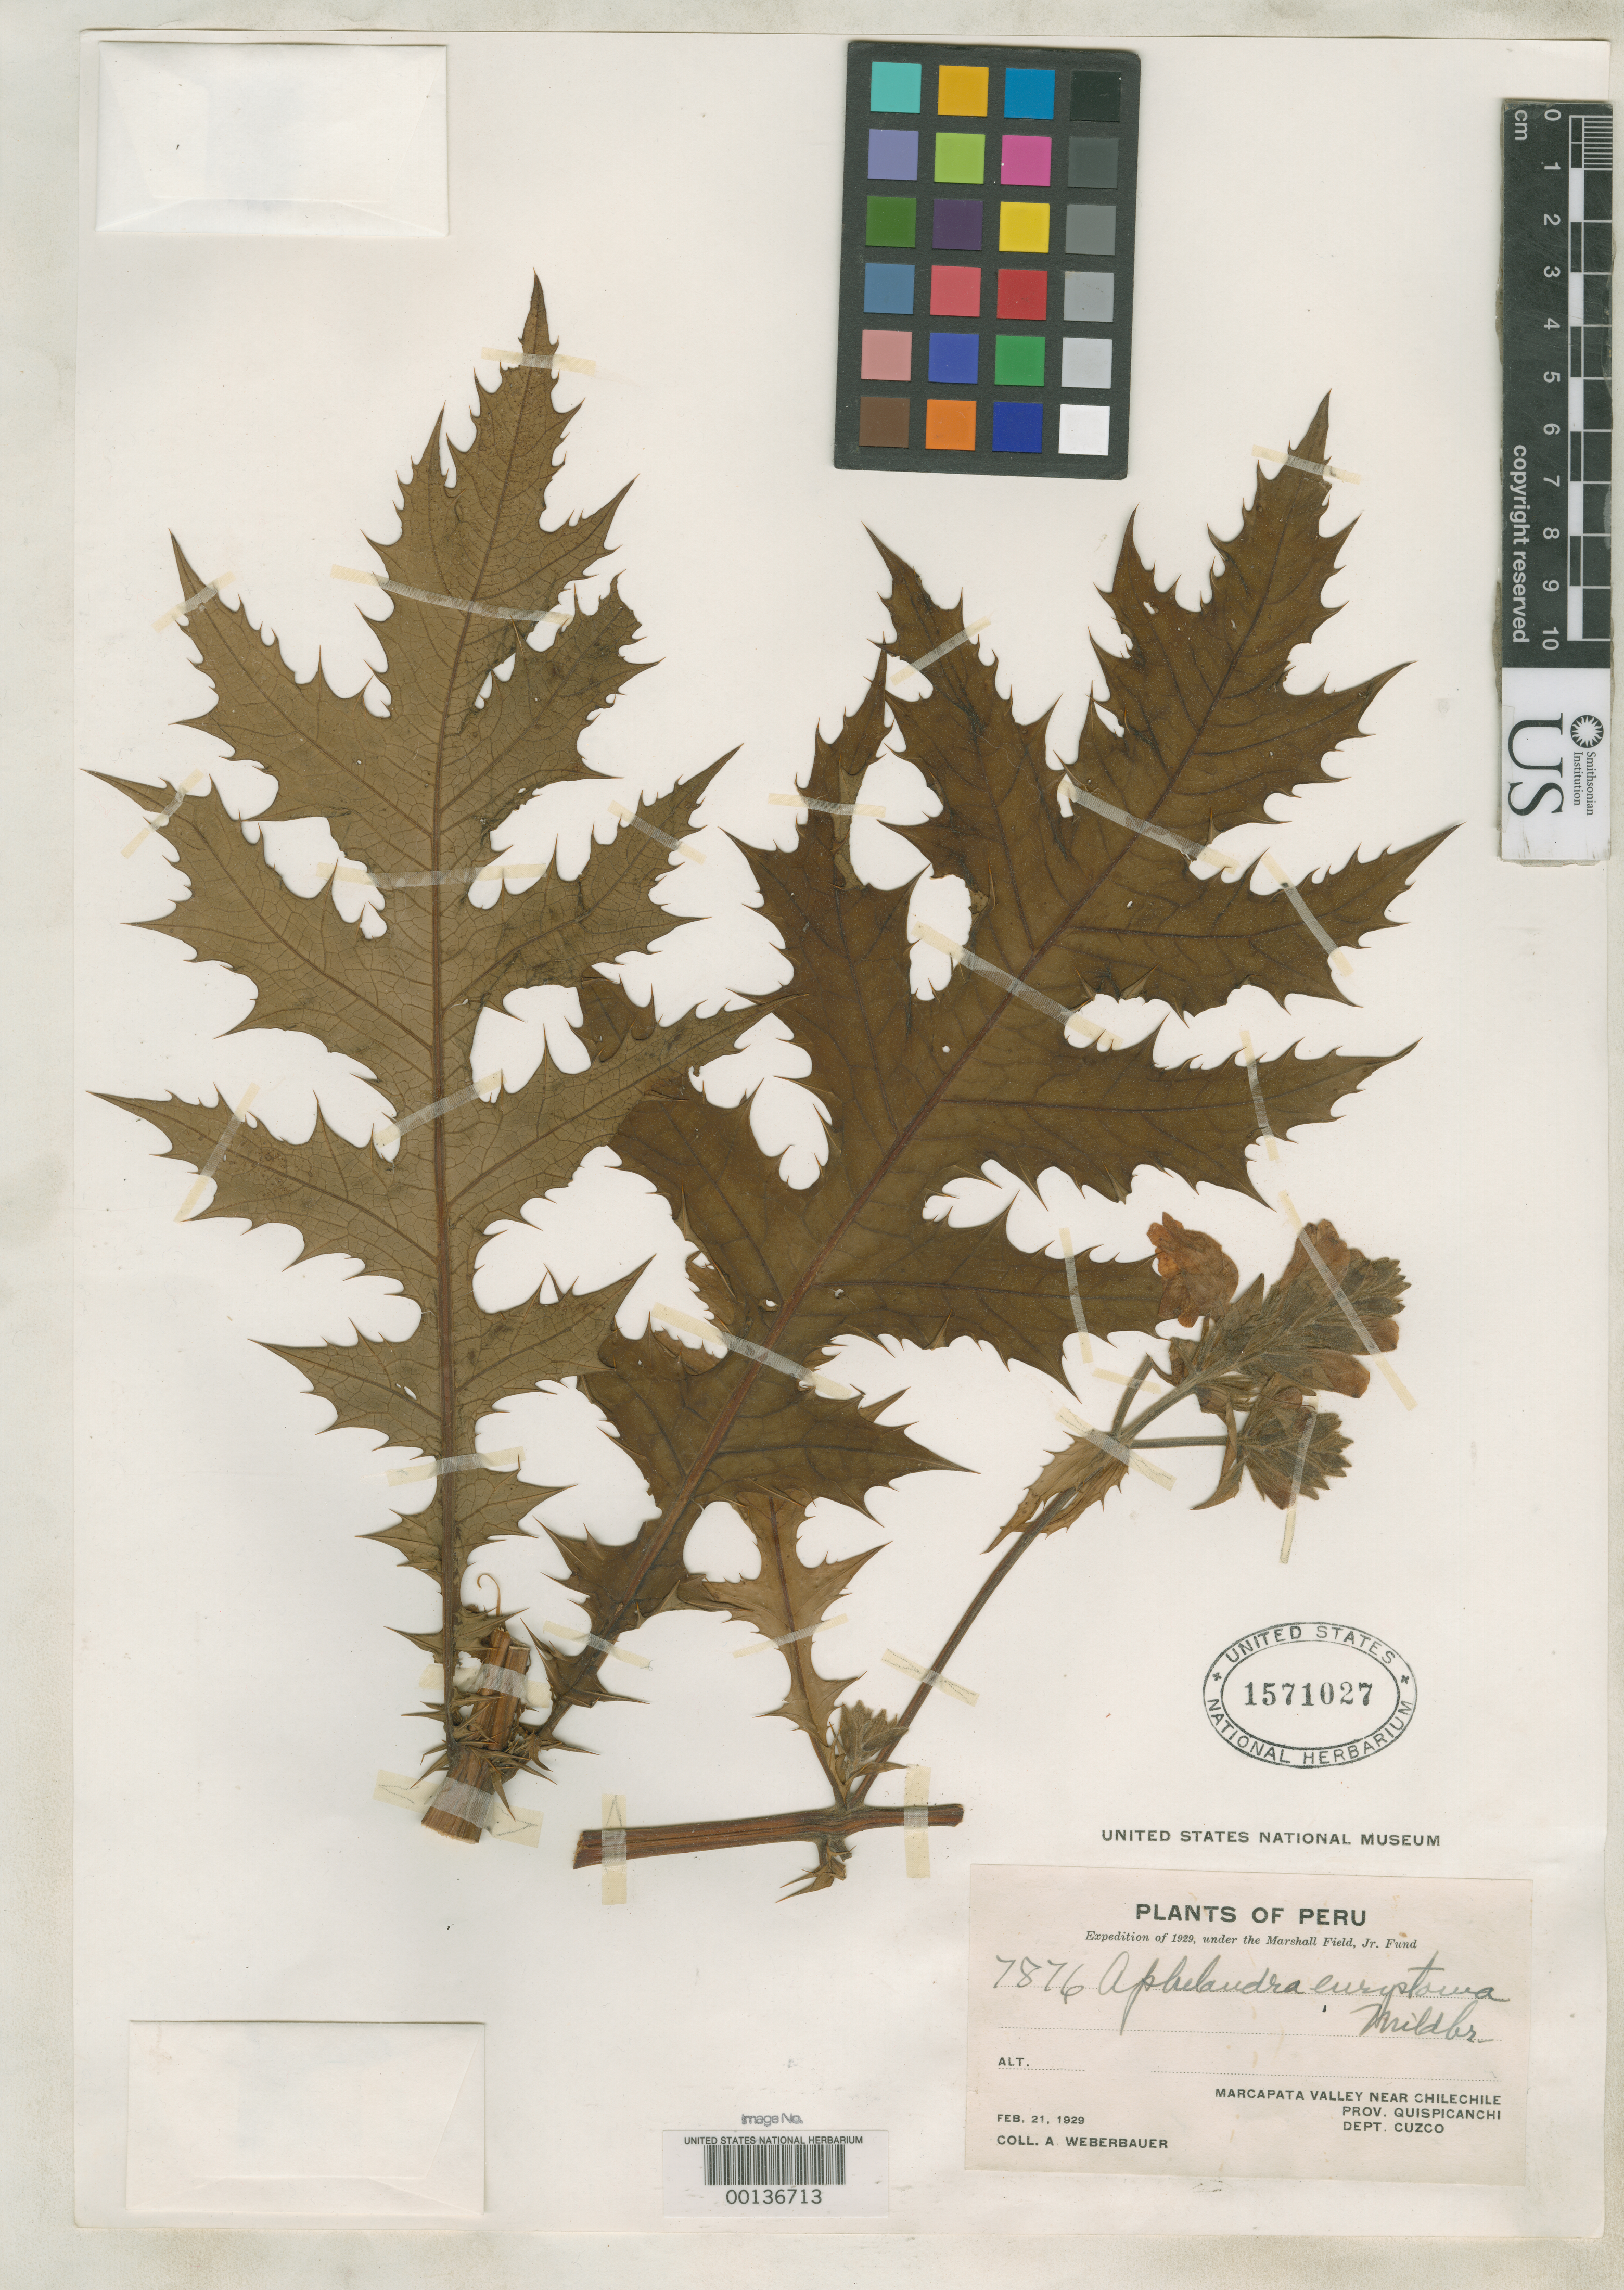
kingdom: Plantae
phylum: Tracheophyta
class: Magnoliopsida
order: Lamiales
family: Acanthaceae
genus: Aphelandra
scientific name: Aphelandra eurystoma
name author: Mildbr.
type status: Isotype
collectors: A. Weberbauer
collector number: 7876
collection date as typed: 22 Feb 1929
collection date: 1929-02-22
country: Peru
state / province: Cusco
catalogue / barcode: US 1571027